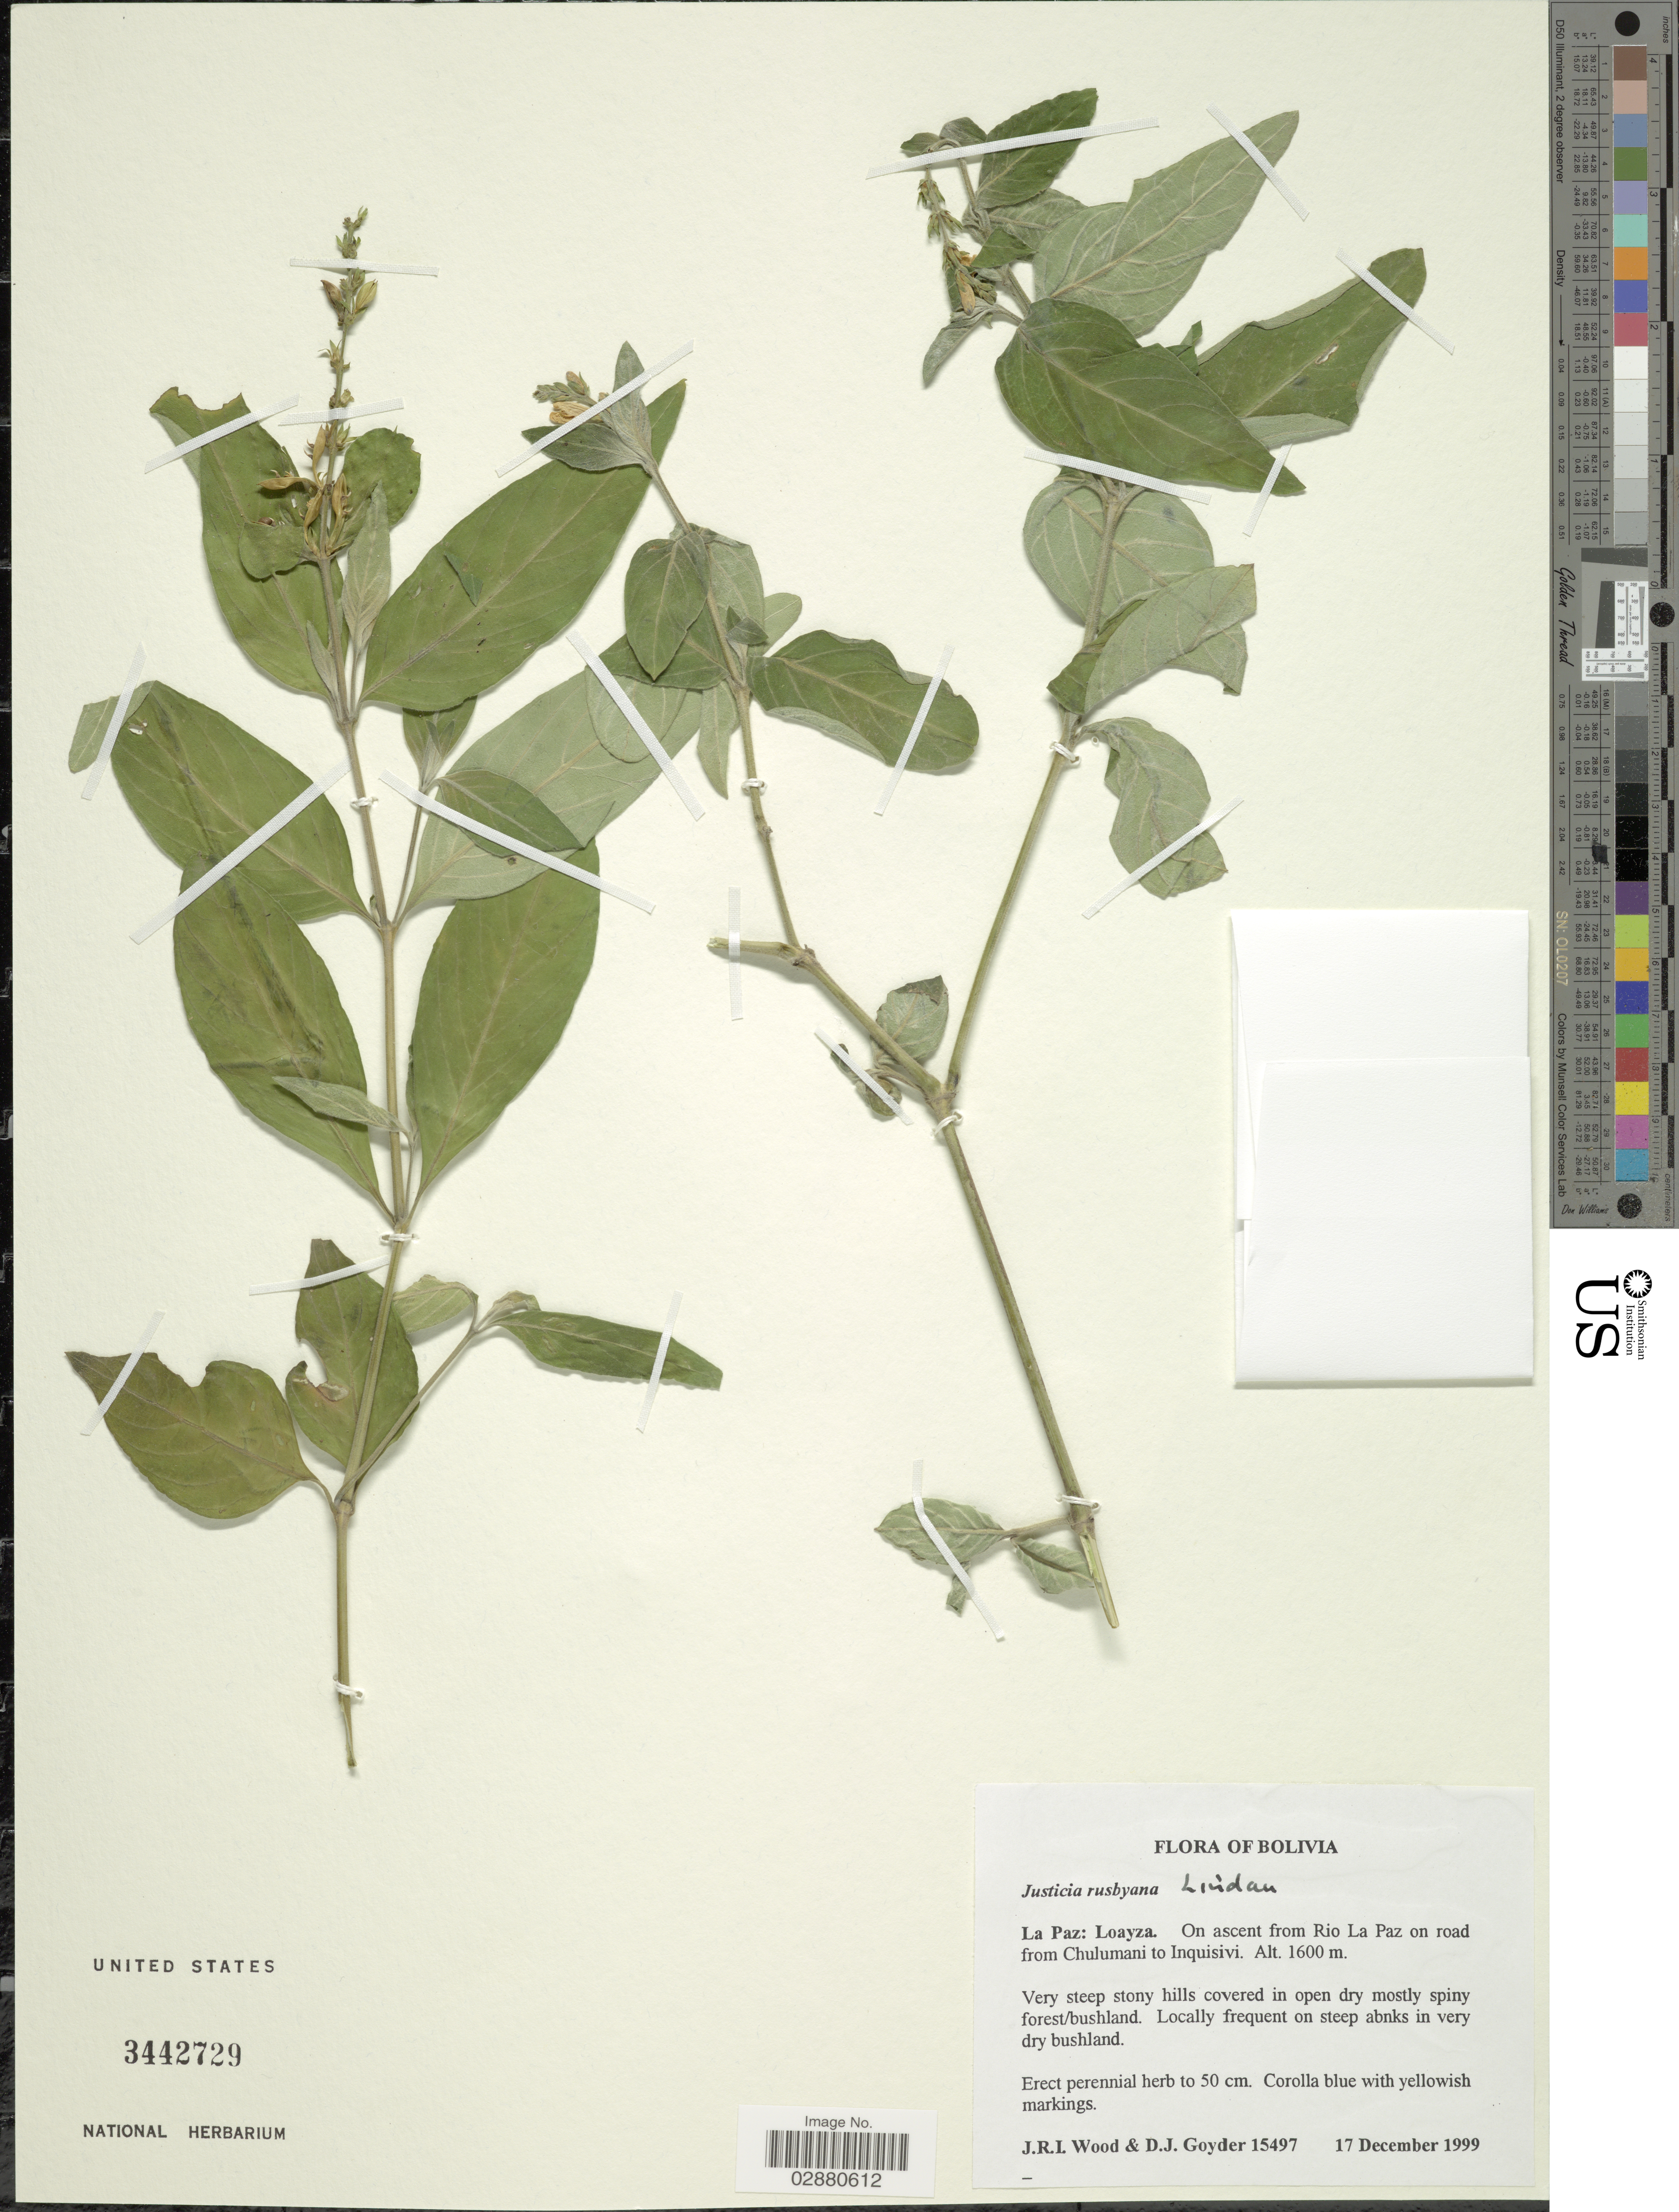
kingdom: Plantae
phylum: Tracheophyta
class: Magnoliopsida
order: Lamiales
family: Acanthaceae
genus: Justicia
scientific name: Justicia rusbyana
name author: Lindau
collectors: J. R. I. Wood & D. Goyder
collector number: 15497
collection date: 1999-12-17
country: Bolivia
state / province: La Paz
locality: Loayza. on ascent from Rio La Paz on road from Chulumani to Inquisivi.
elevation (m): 1600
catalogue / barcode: US 3442729